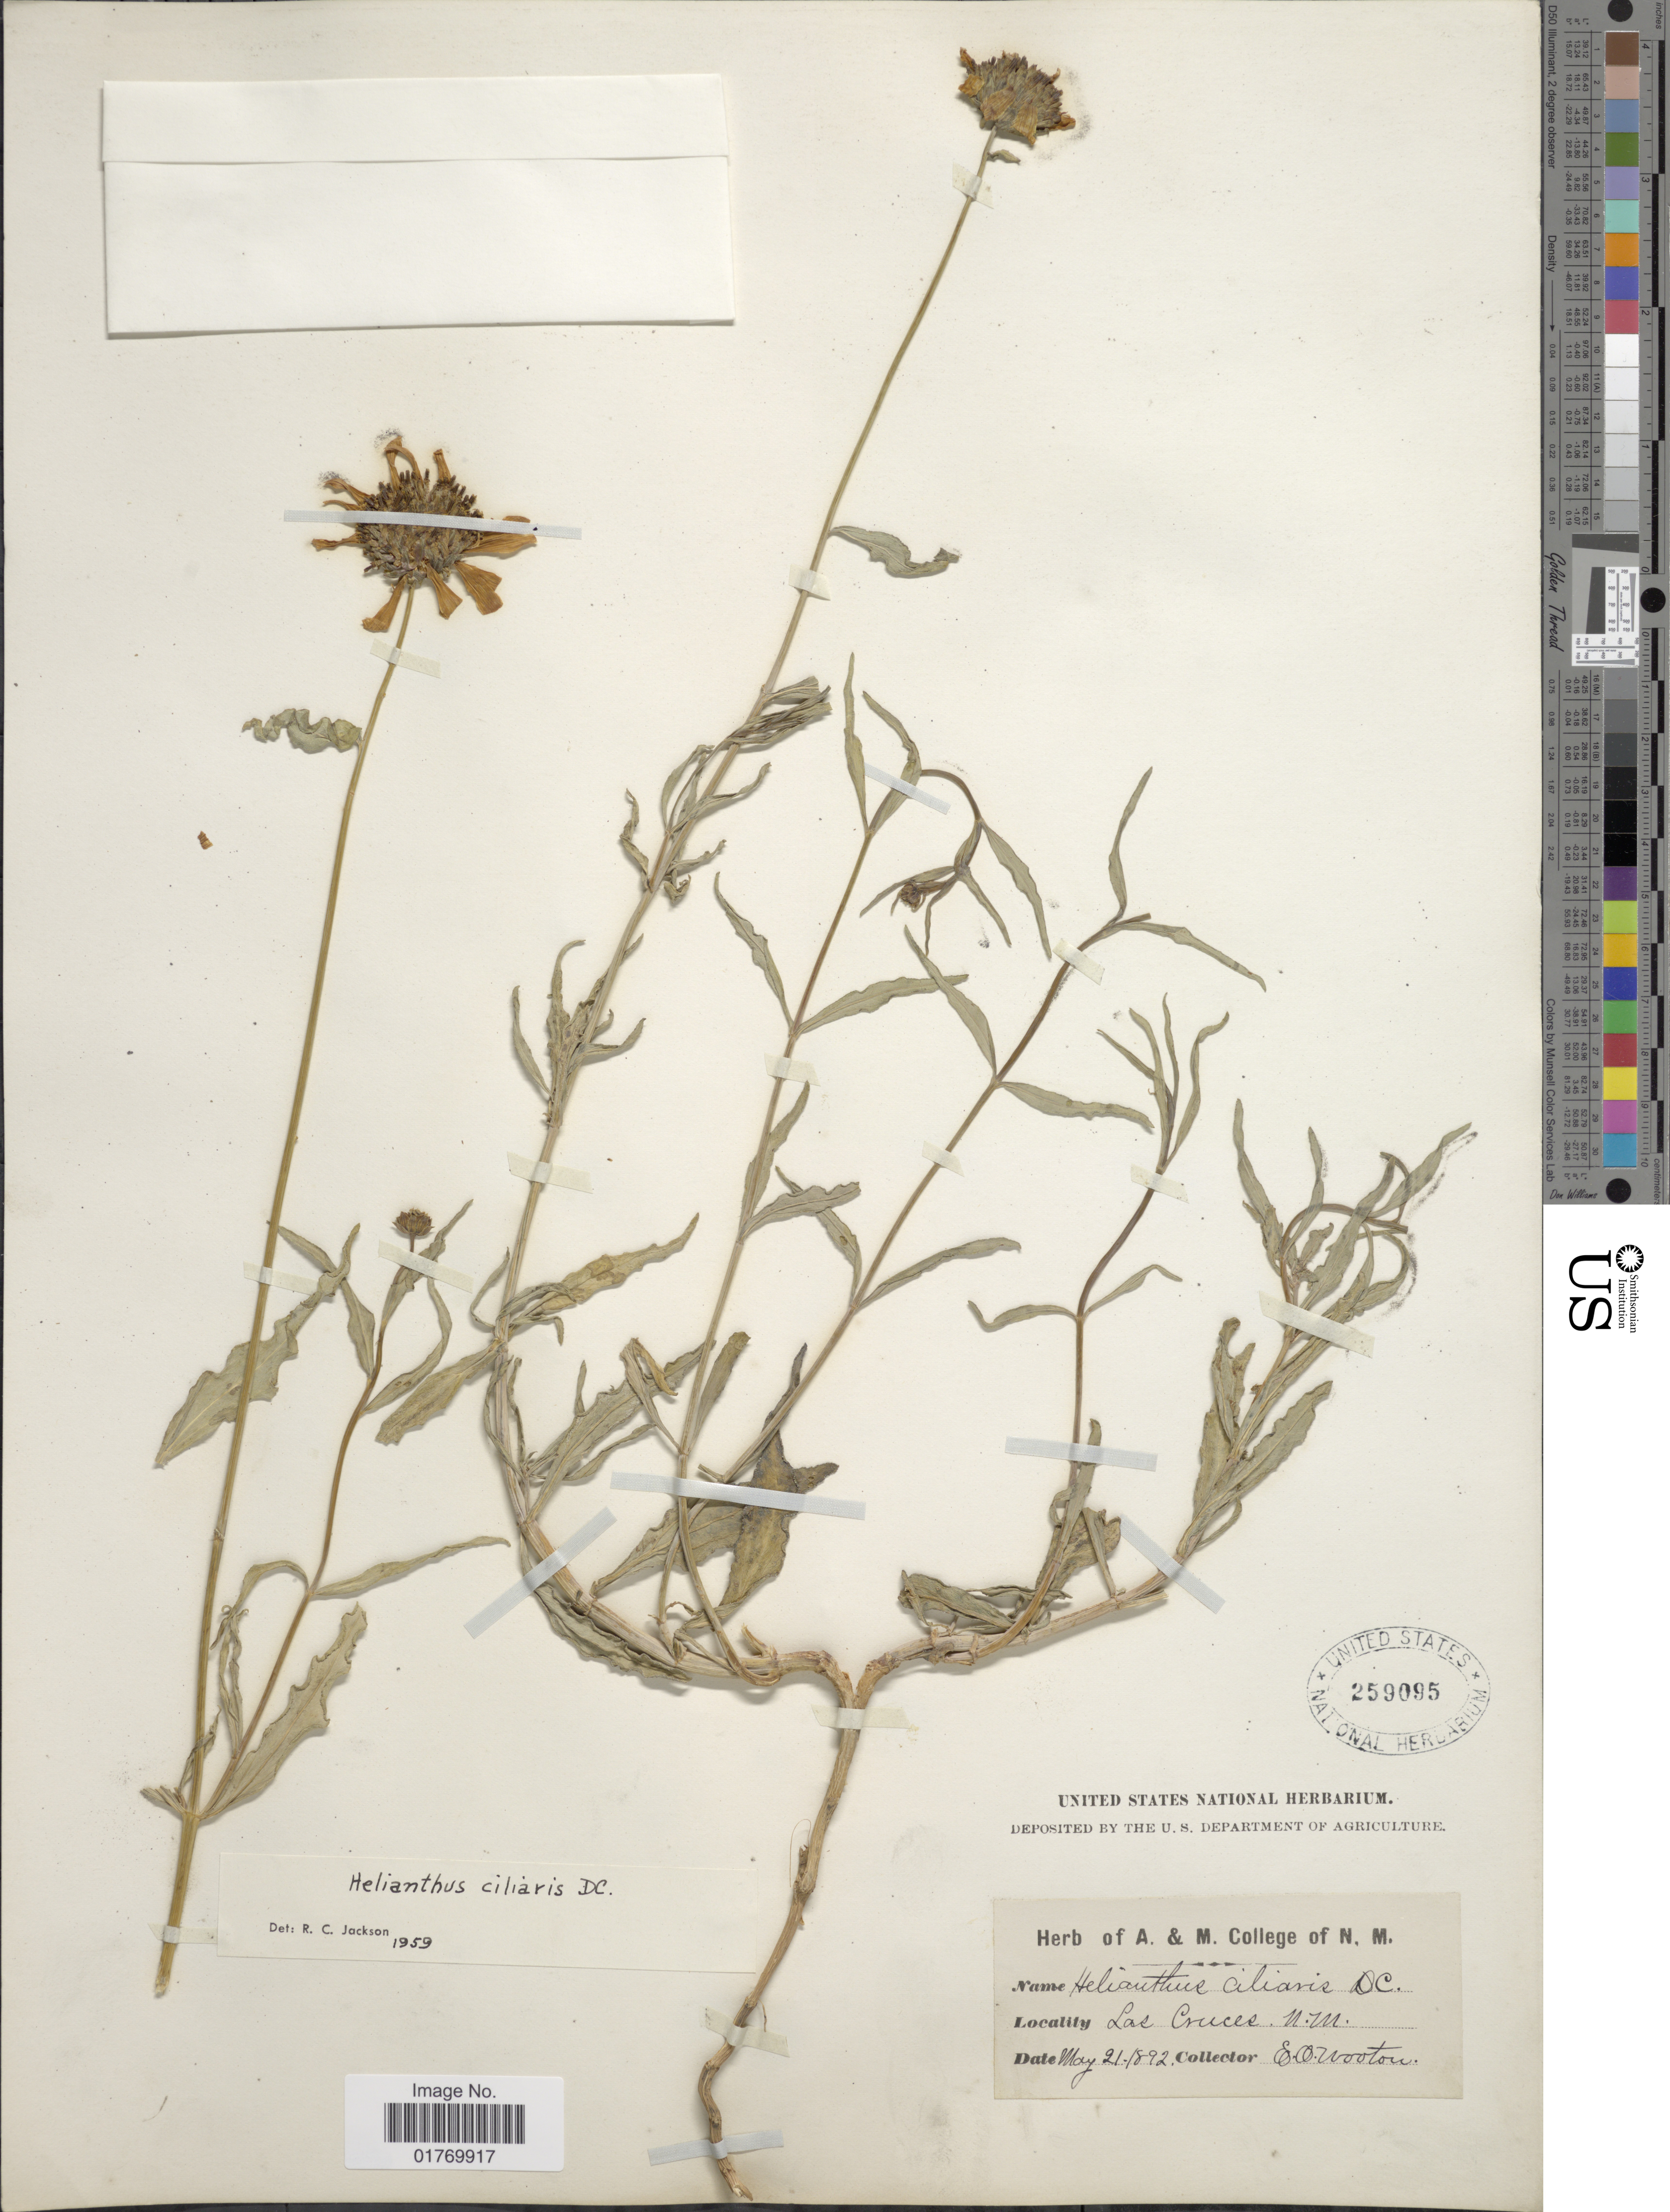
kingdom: Plantae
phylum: Tracheophyta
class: Magnoliopsida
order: Asterales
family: Asteraceae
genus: Helianthus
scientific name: Helianthus ciliaris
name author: DC.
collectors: E. O. Wooton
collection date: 1892-05-21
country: United States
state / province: New Mexico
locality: Las Cruces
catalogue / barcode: US 259095